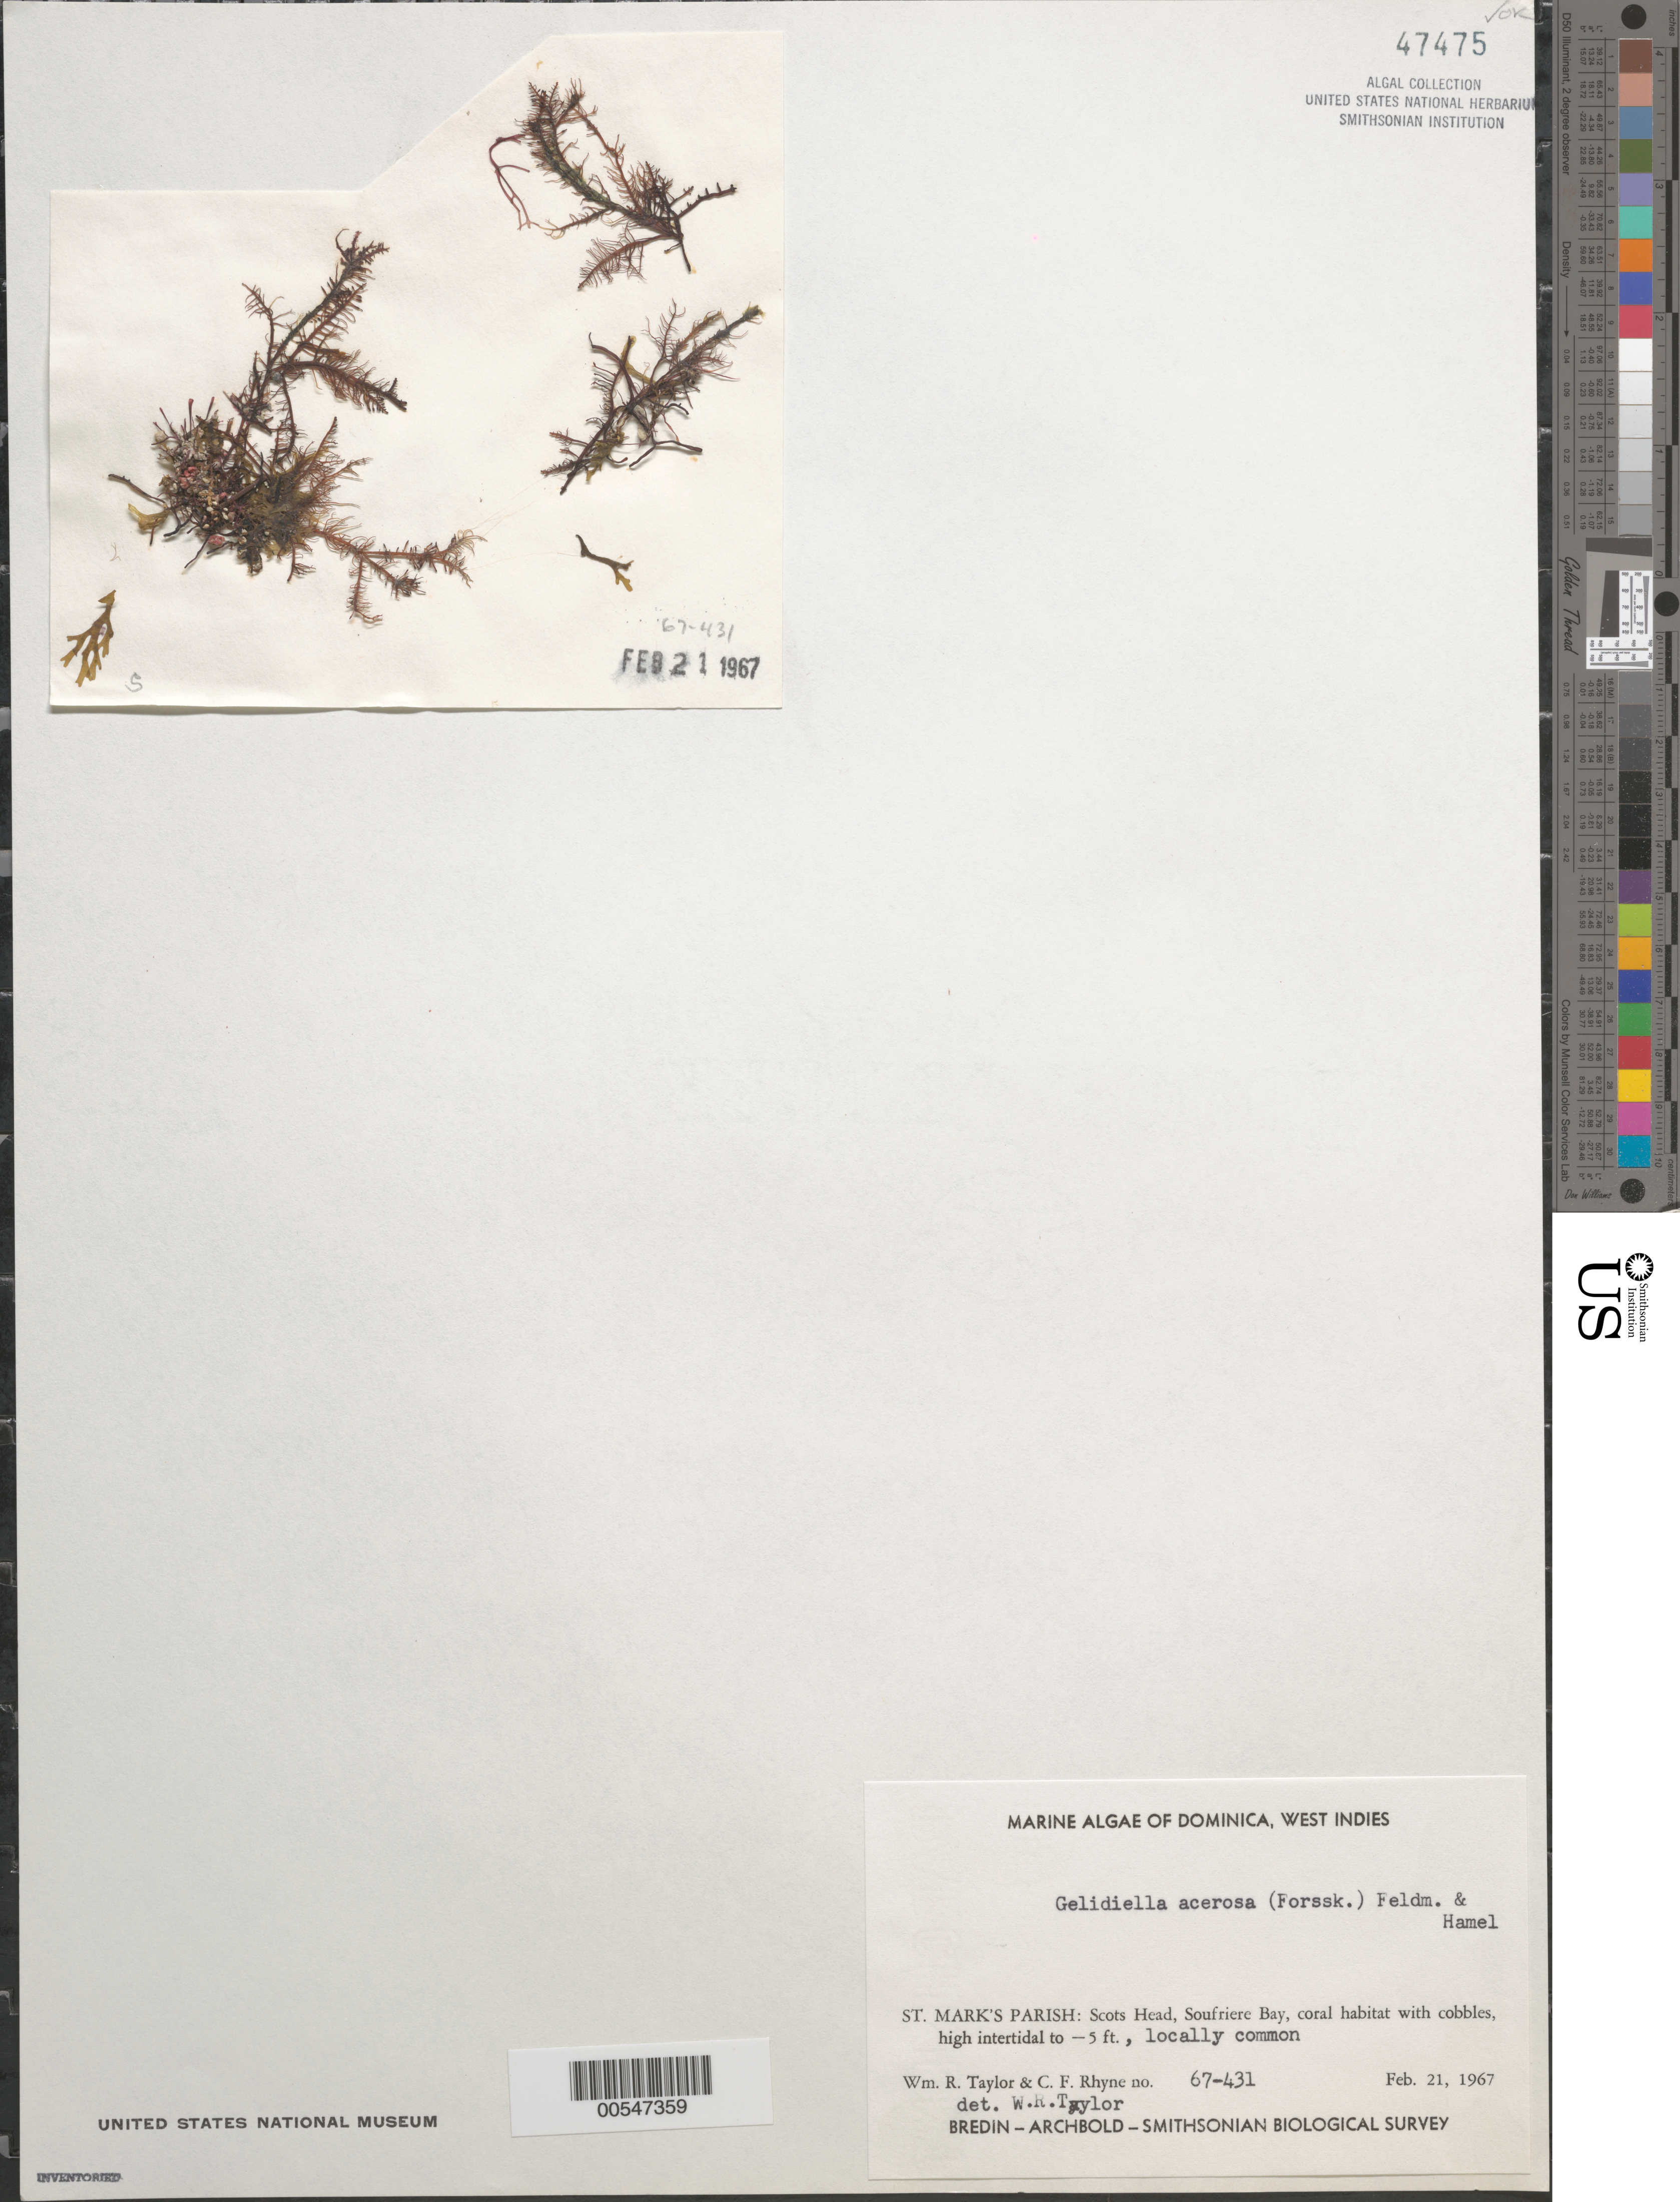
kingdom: Plantae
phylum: Rhodophyta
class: Florideophyceae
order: Gelidiales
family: Gelidiellaceae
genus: Gelidiella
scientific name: Gelidiella acerosa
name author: (Forssk.) Feldmann & G. Hamel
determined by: Taylor, William R.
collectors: W. R. Taylor & C. Rhyne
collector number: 67-431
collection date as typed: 21 Feb 1967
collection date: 1967-02-21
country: Dominica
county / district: St. Mark's Parish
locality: Scots Head, Soufriere Bay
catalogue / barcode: US 47475